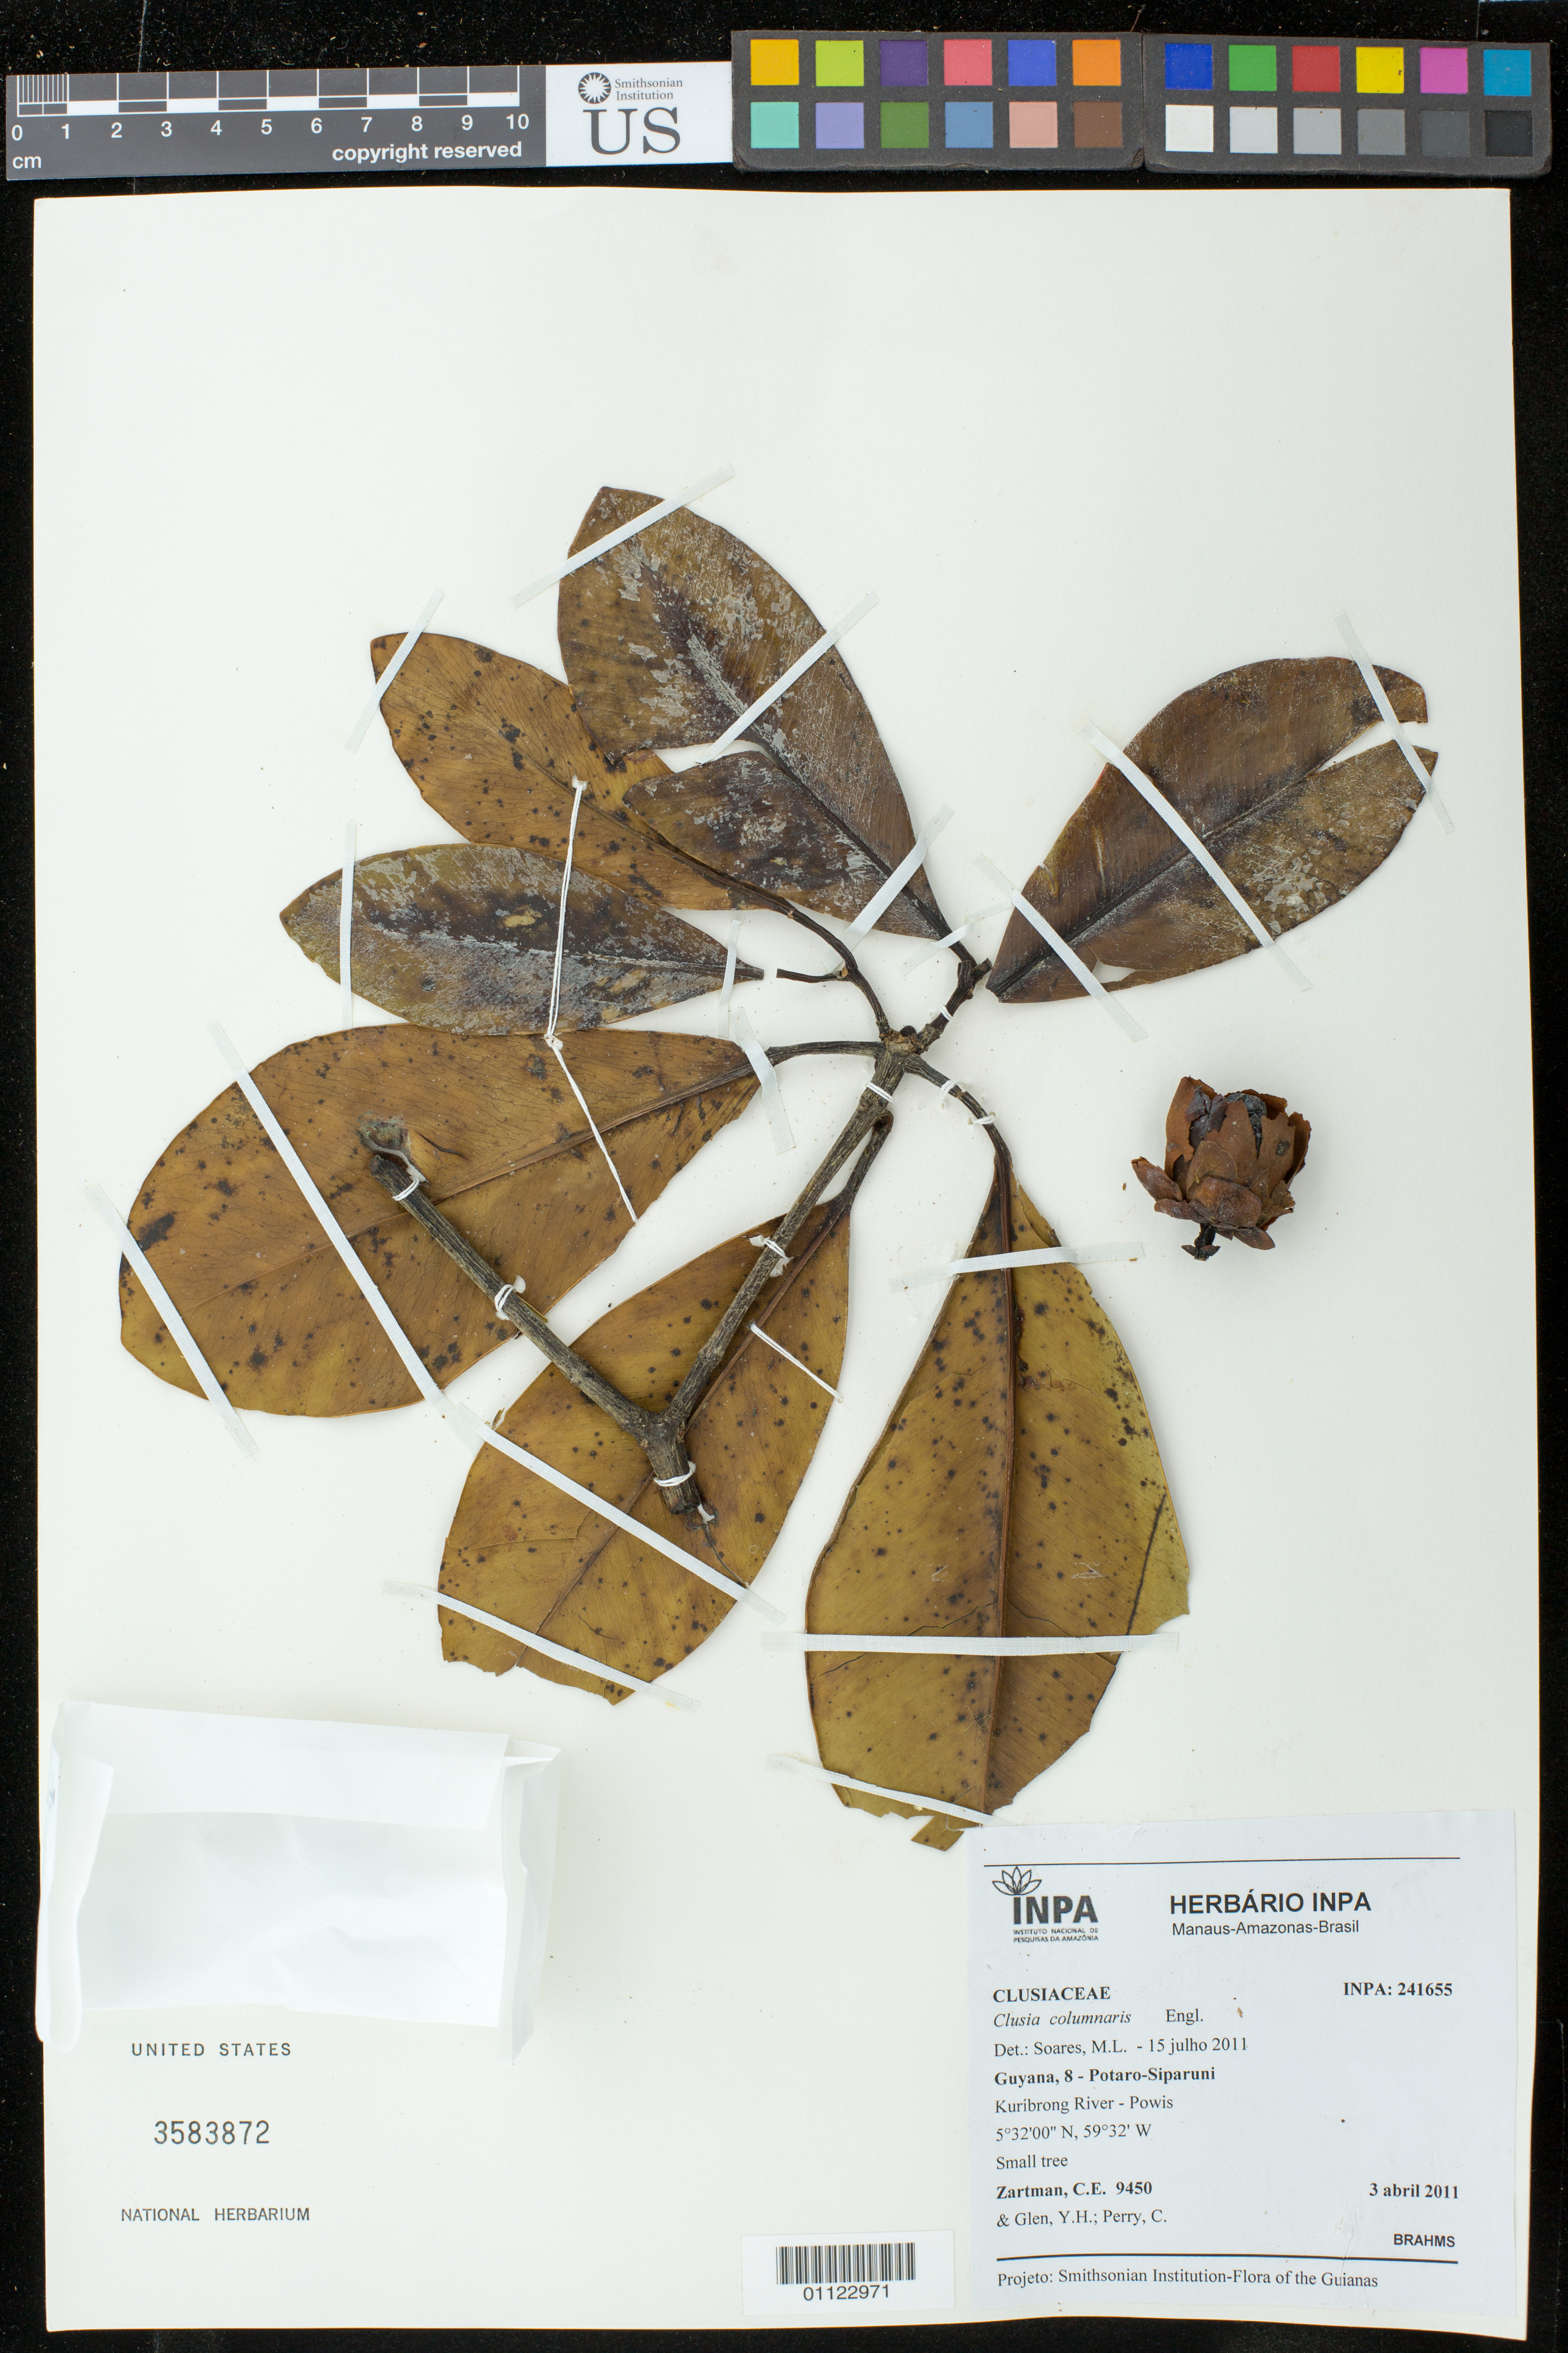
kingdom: Plantae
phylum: Tracheophyta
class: Magnoliopsida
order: Malpighiales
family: Clusiaceae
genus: Clusia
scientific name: Clusia columnaris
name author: Engl.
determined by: Soares, M. L.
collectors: C. Zartman, Y. Glen & C. Perry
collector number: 9450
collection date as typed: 3-Apr-11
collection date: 1911-04-03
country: Guyana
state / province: Potaro-Siparuni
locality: Kuribrong River - Powis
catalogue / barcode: US 3583872